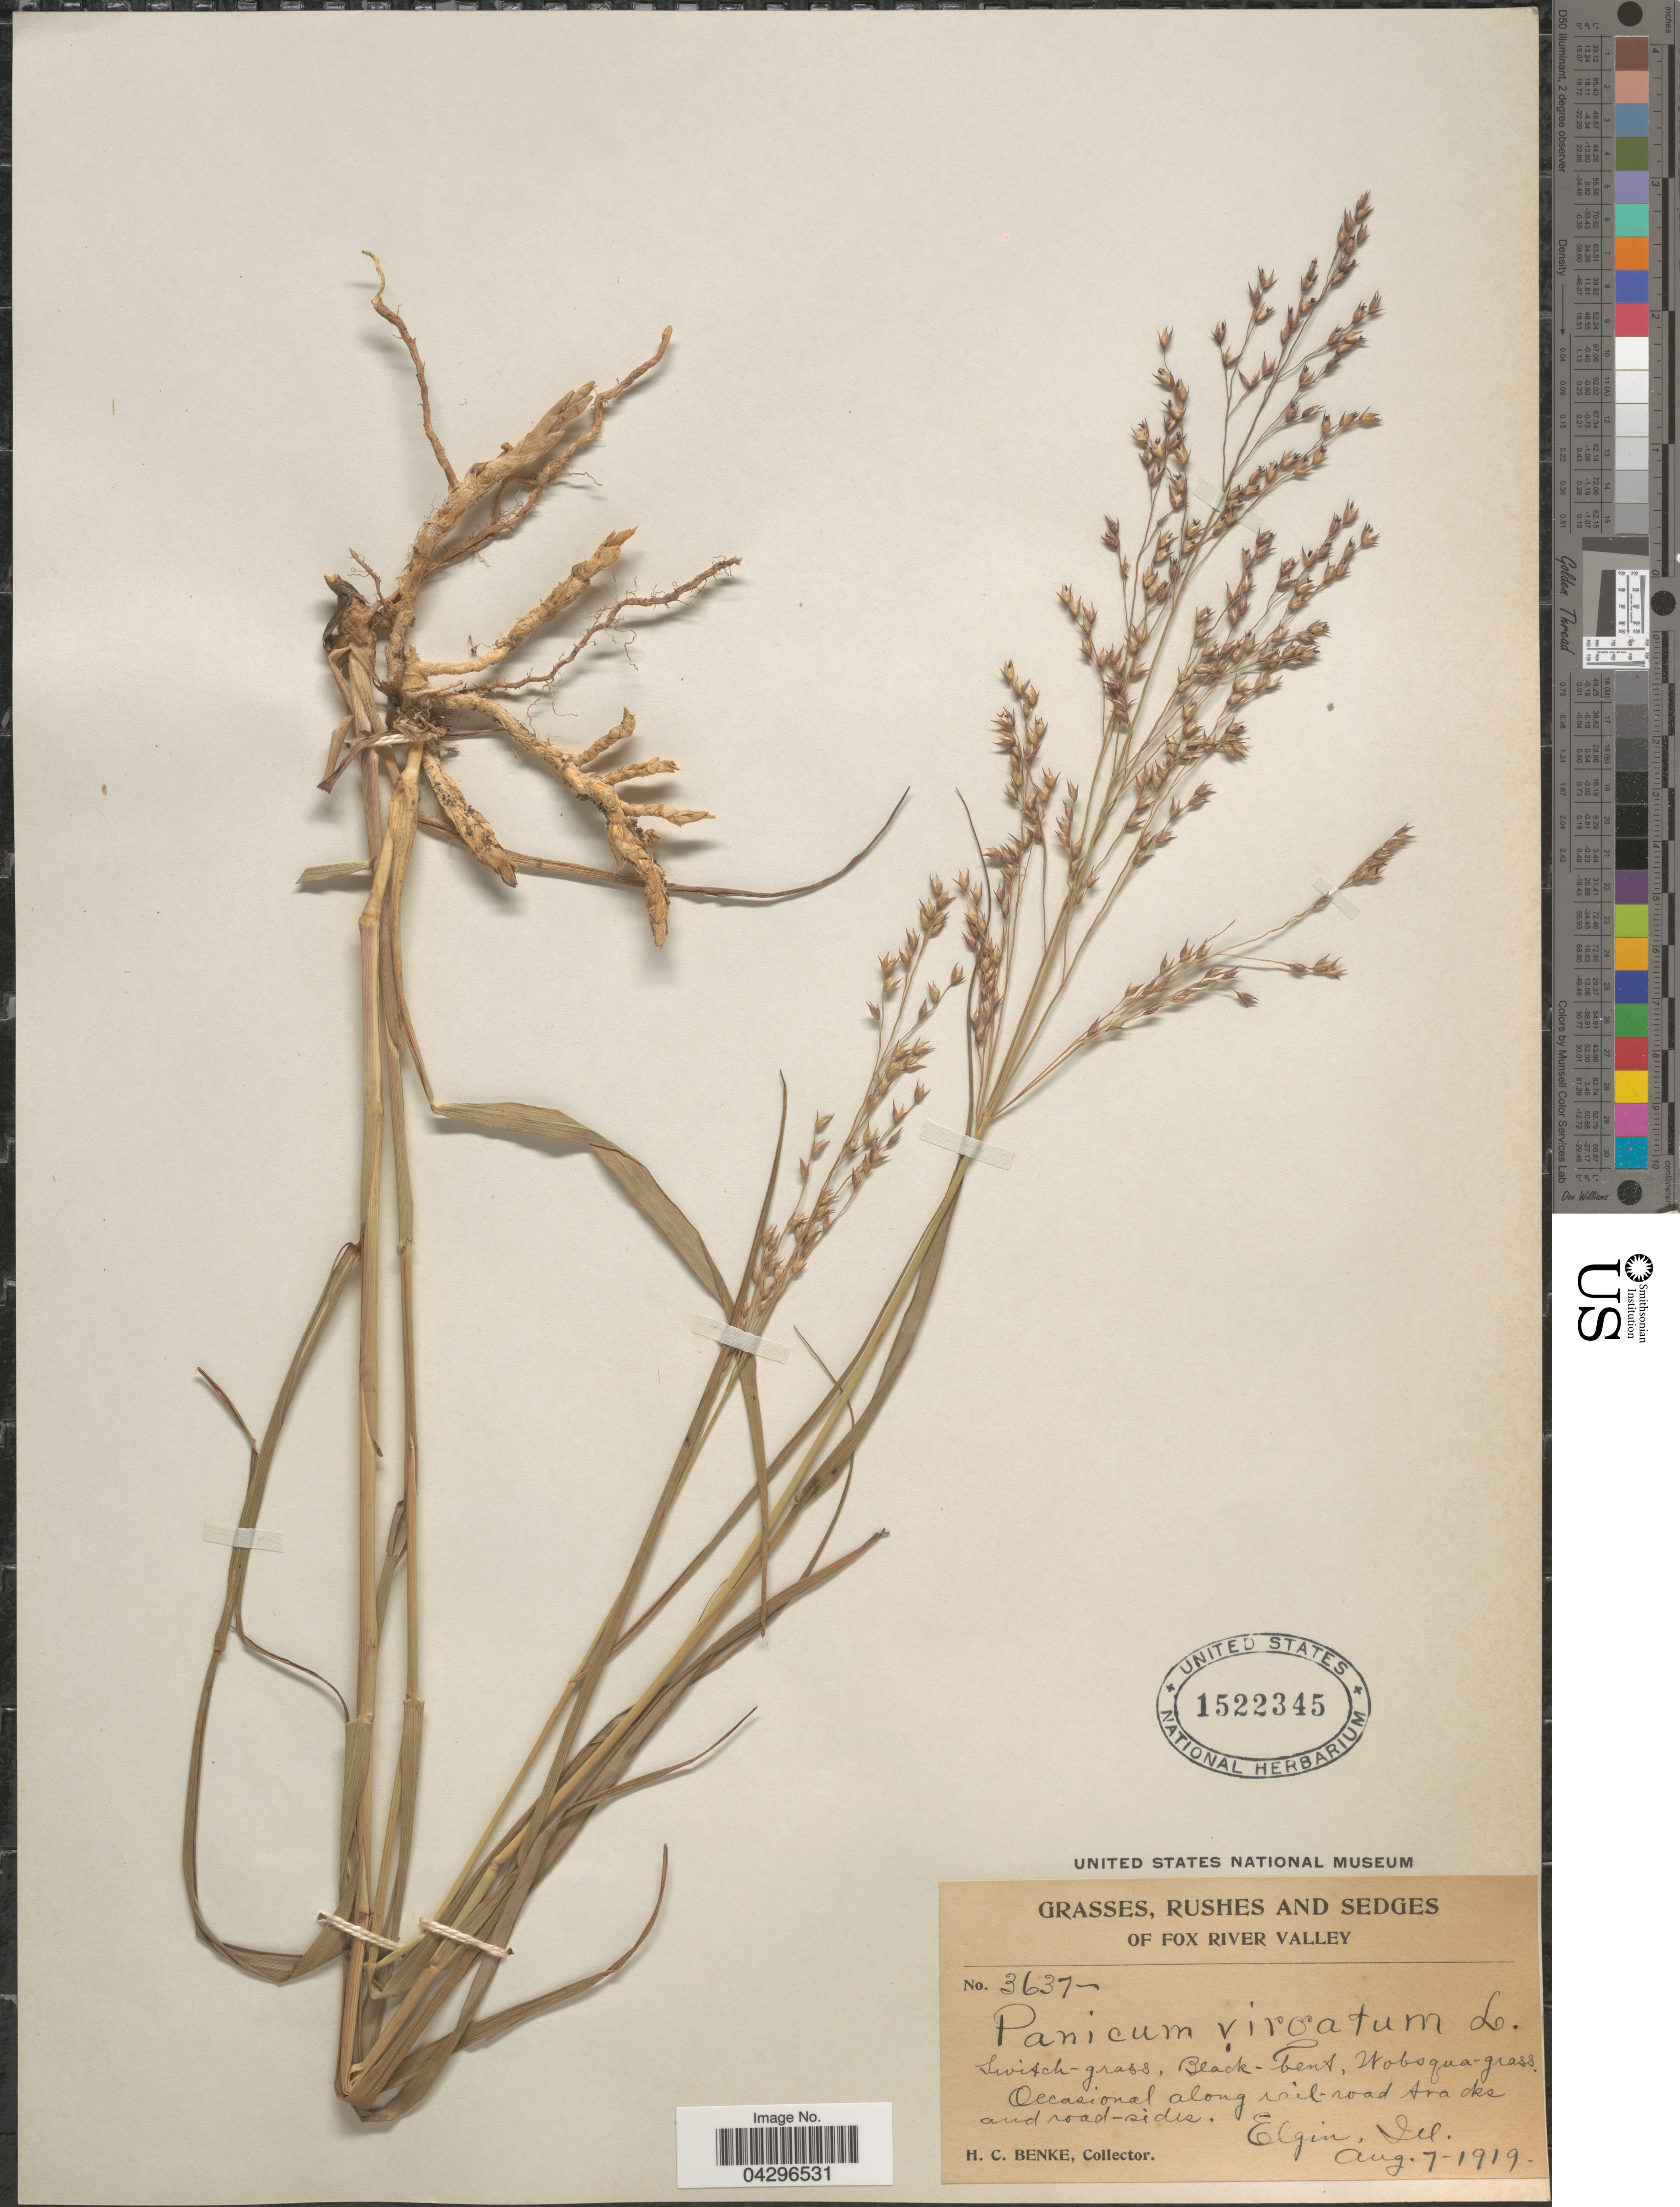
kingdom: Plantae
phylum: Tracheophyta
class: Liliopsida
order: Poales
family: Poaceae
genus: Panicum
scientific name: Panicum virgatum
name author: L.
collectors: H. Benke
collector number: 3637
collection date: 1919-08-07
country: United States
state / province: Illinois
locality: Fox River Valley. Occasional along rail-road tracks and road-sides. Elgin.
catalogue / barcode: US 1522345